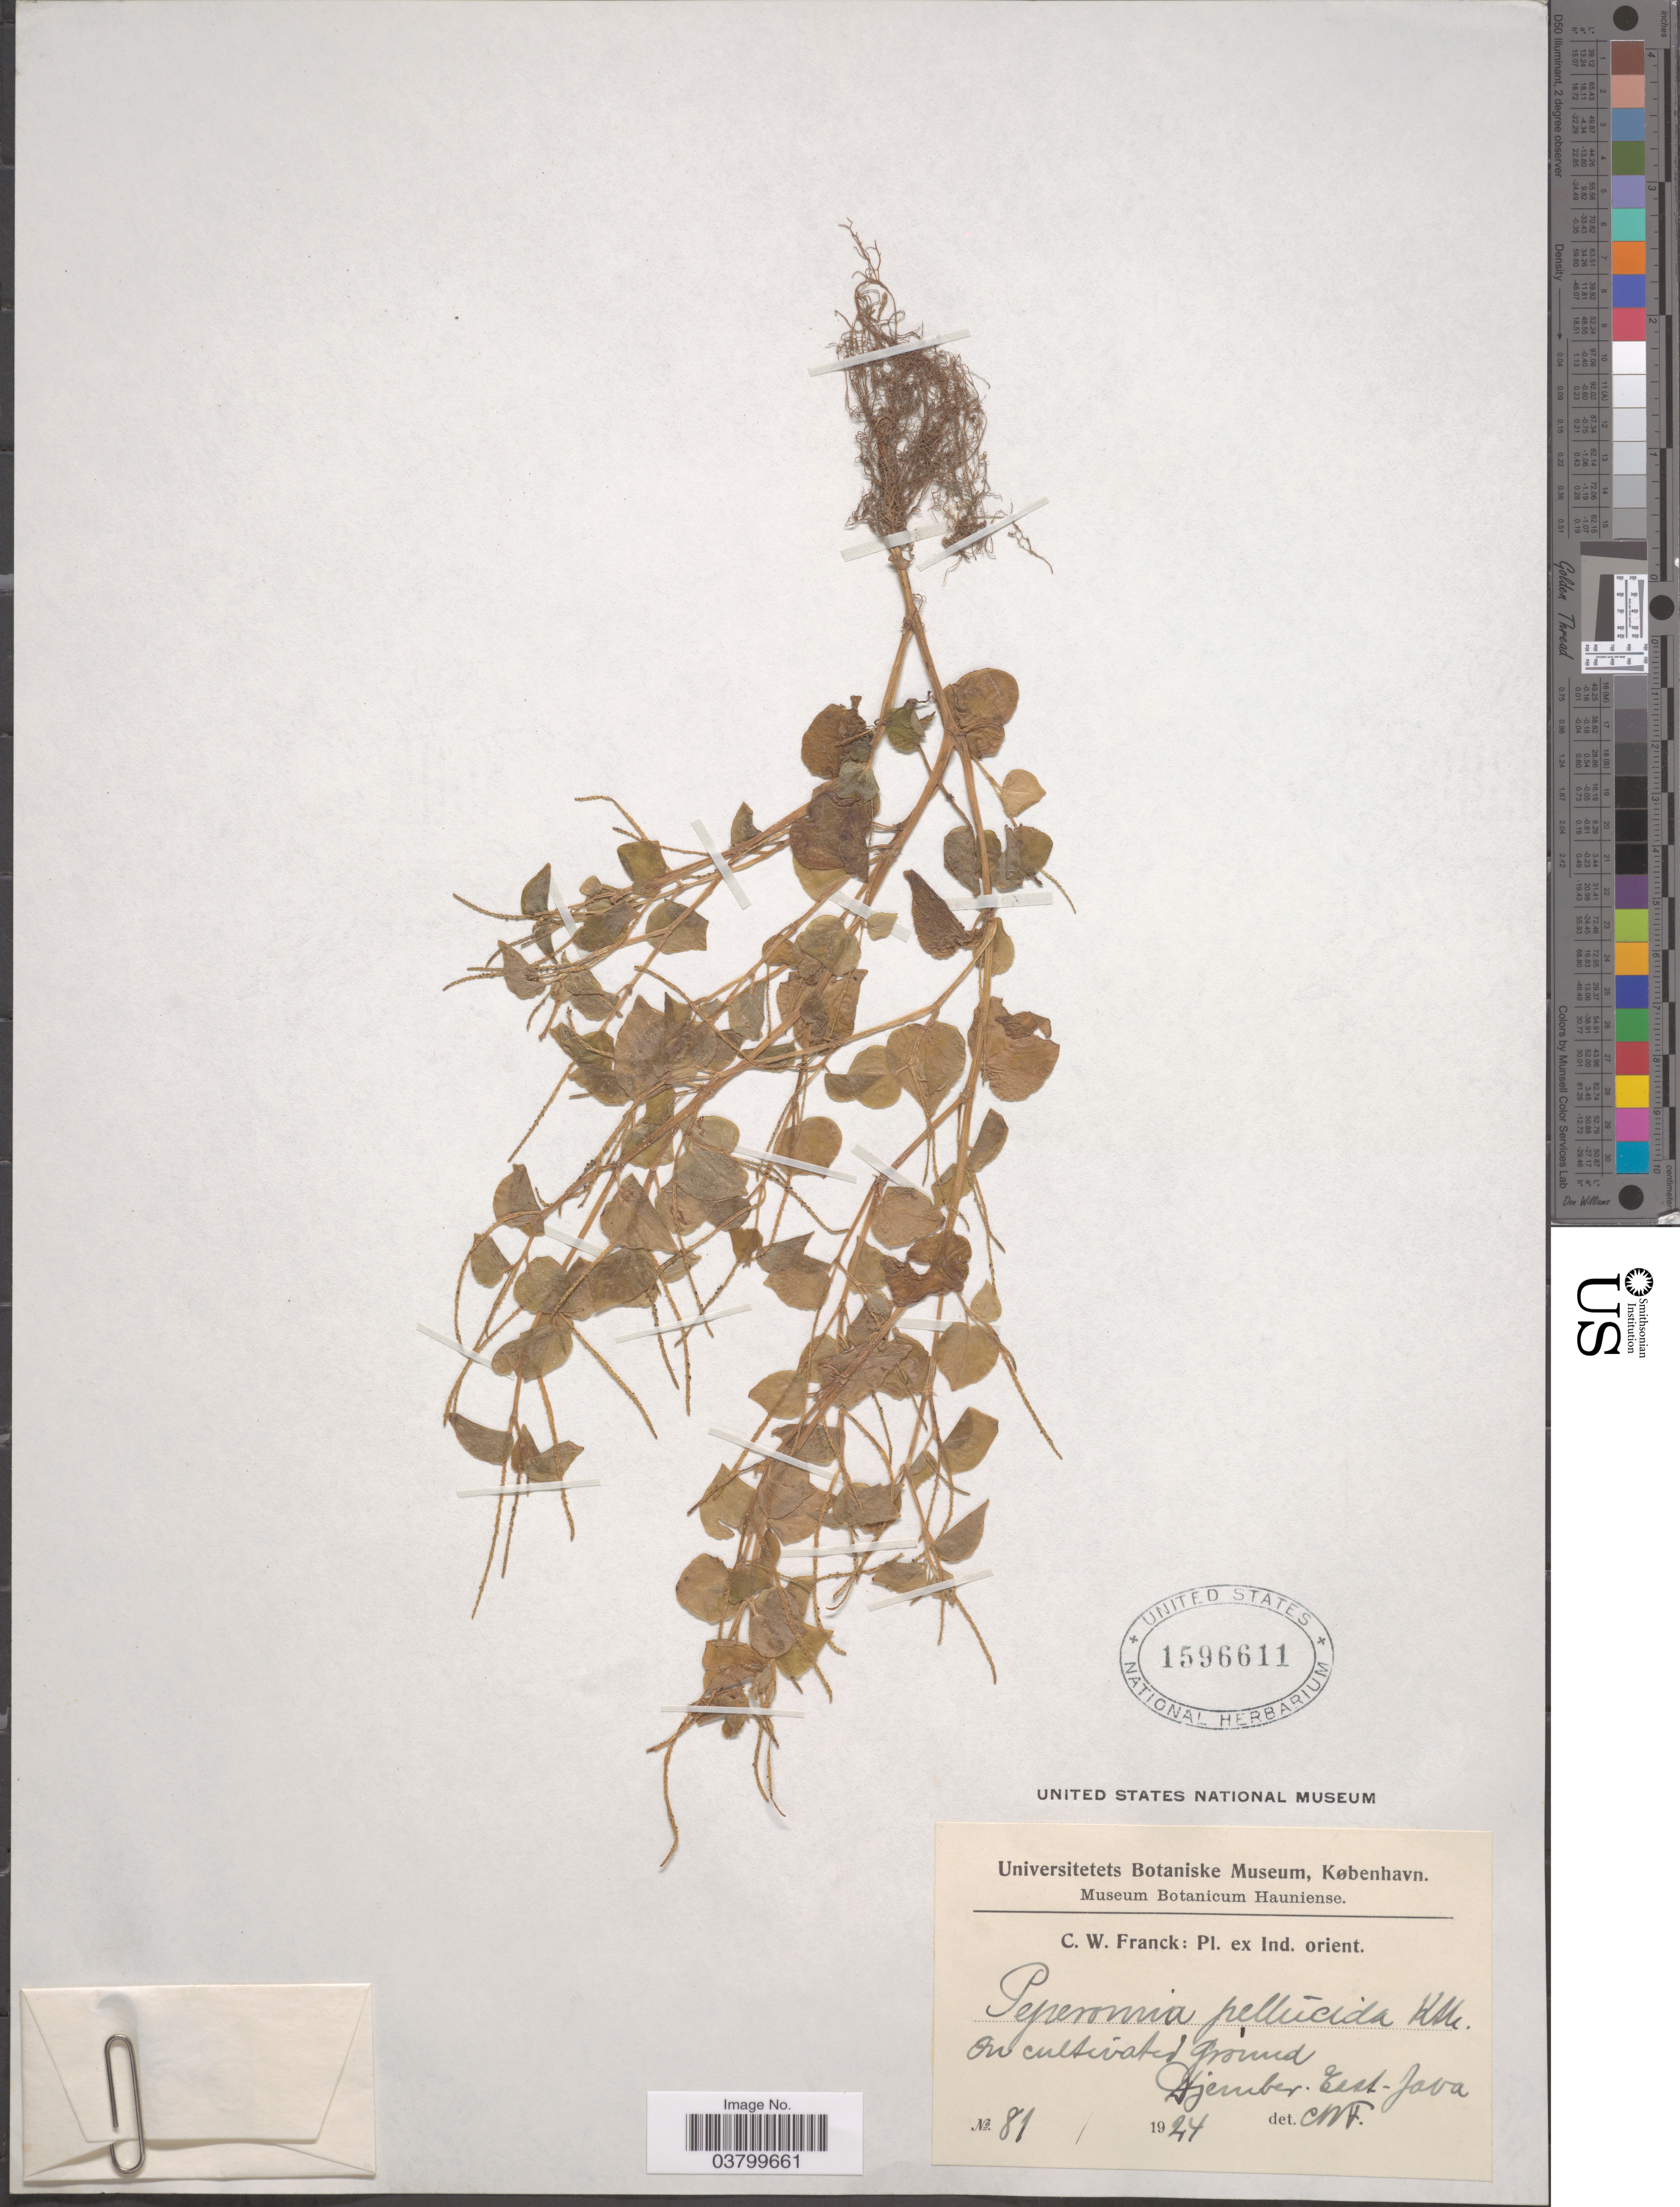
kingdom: Plantae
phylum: Tracheophyta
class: Magnoliopsida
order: Piperales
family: Piperaceae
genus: Peperomia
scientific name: Peperomia pellucida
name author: (L.) Kunth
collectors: C. Franck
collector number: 81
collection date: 1924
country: Indonesia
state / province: Java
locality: Ind. orient. Djember. East-Java.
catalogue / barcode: US 1596611